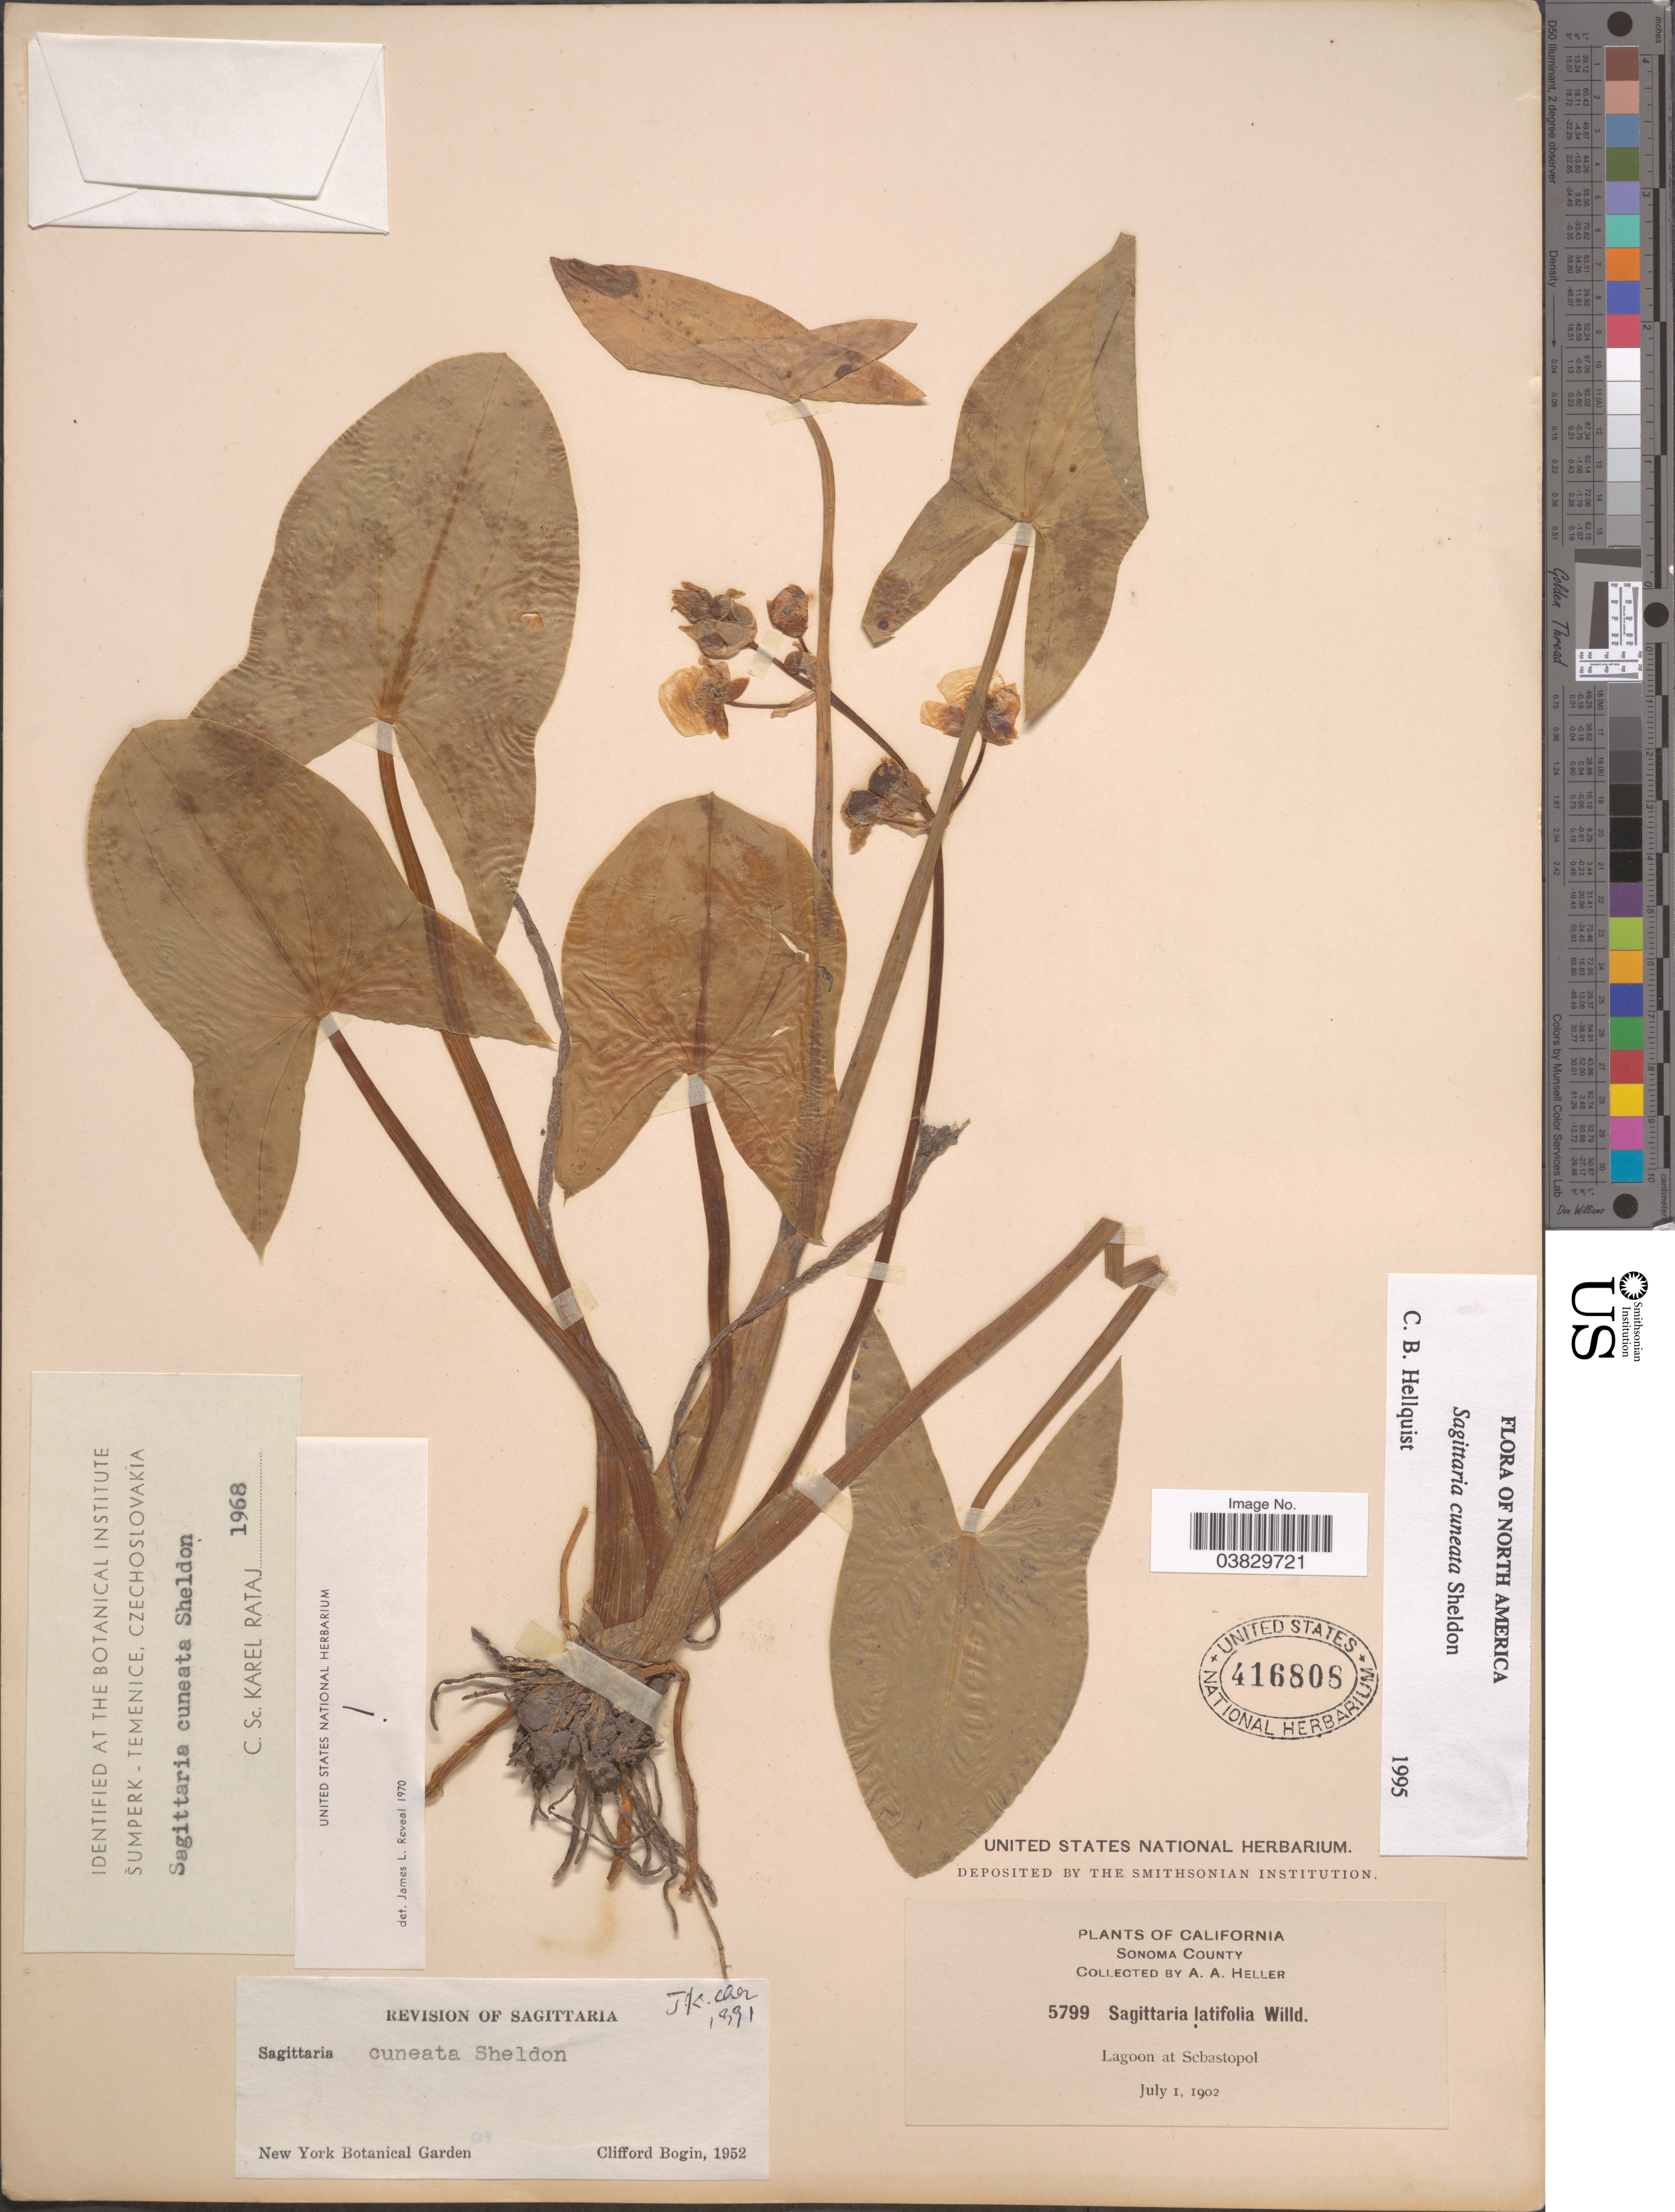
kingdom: Plantae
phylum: Tracheophyta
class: Liliopsida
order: Alismatales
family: Alismataceae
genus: Sagittaria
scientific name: Sagittaria cuneata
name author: E. Sheld.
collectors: A. A. Heller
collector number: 5799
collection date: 1902-07-01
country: United States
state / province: California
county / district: Sonoma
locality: Sonoma County. Lagoon at Sebastopol.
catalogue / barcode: US 416808